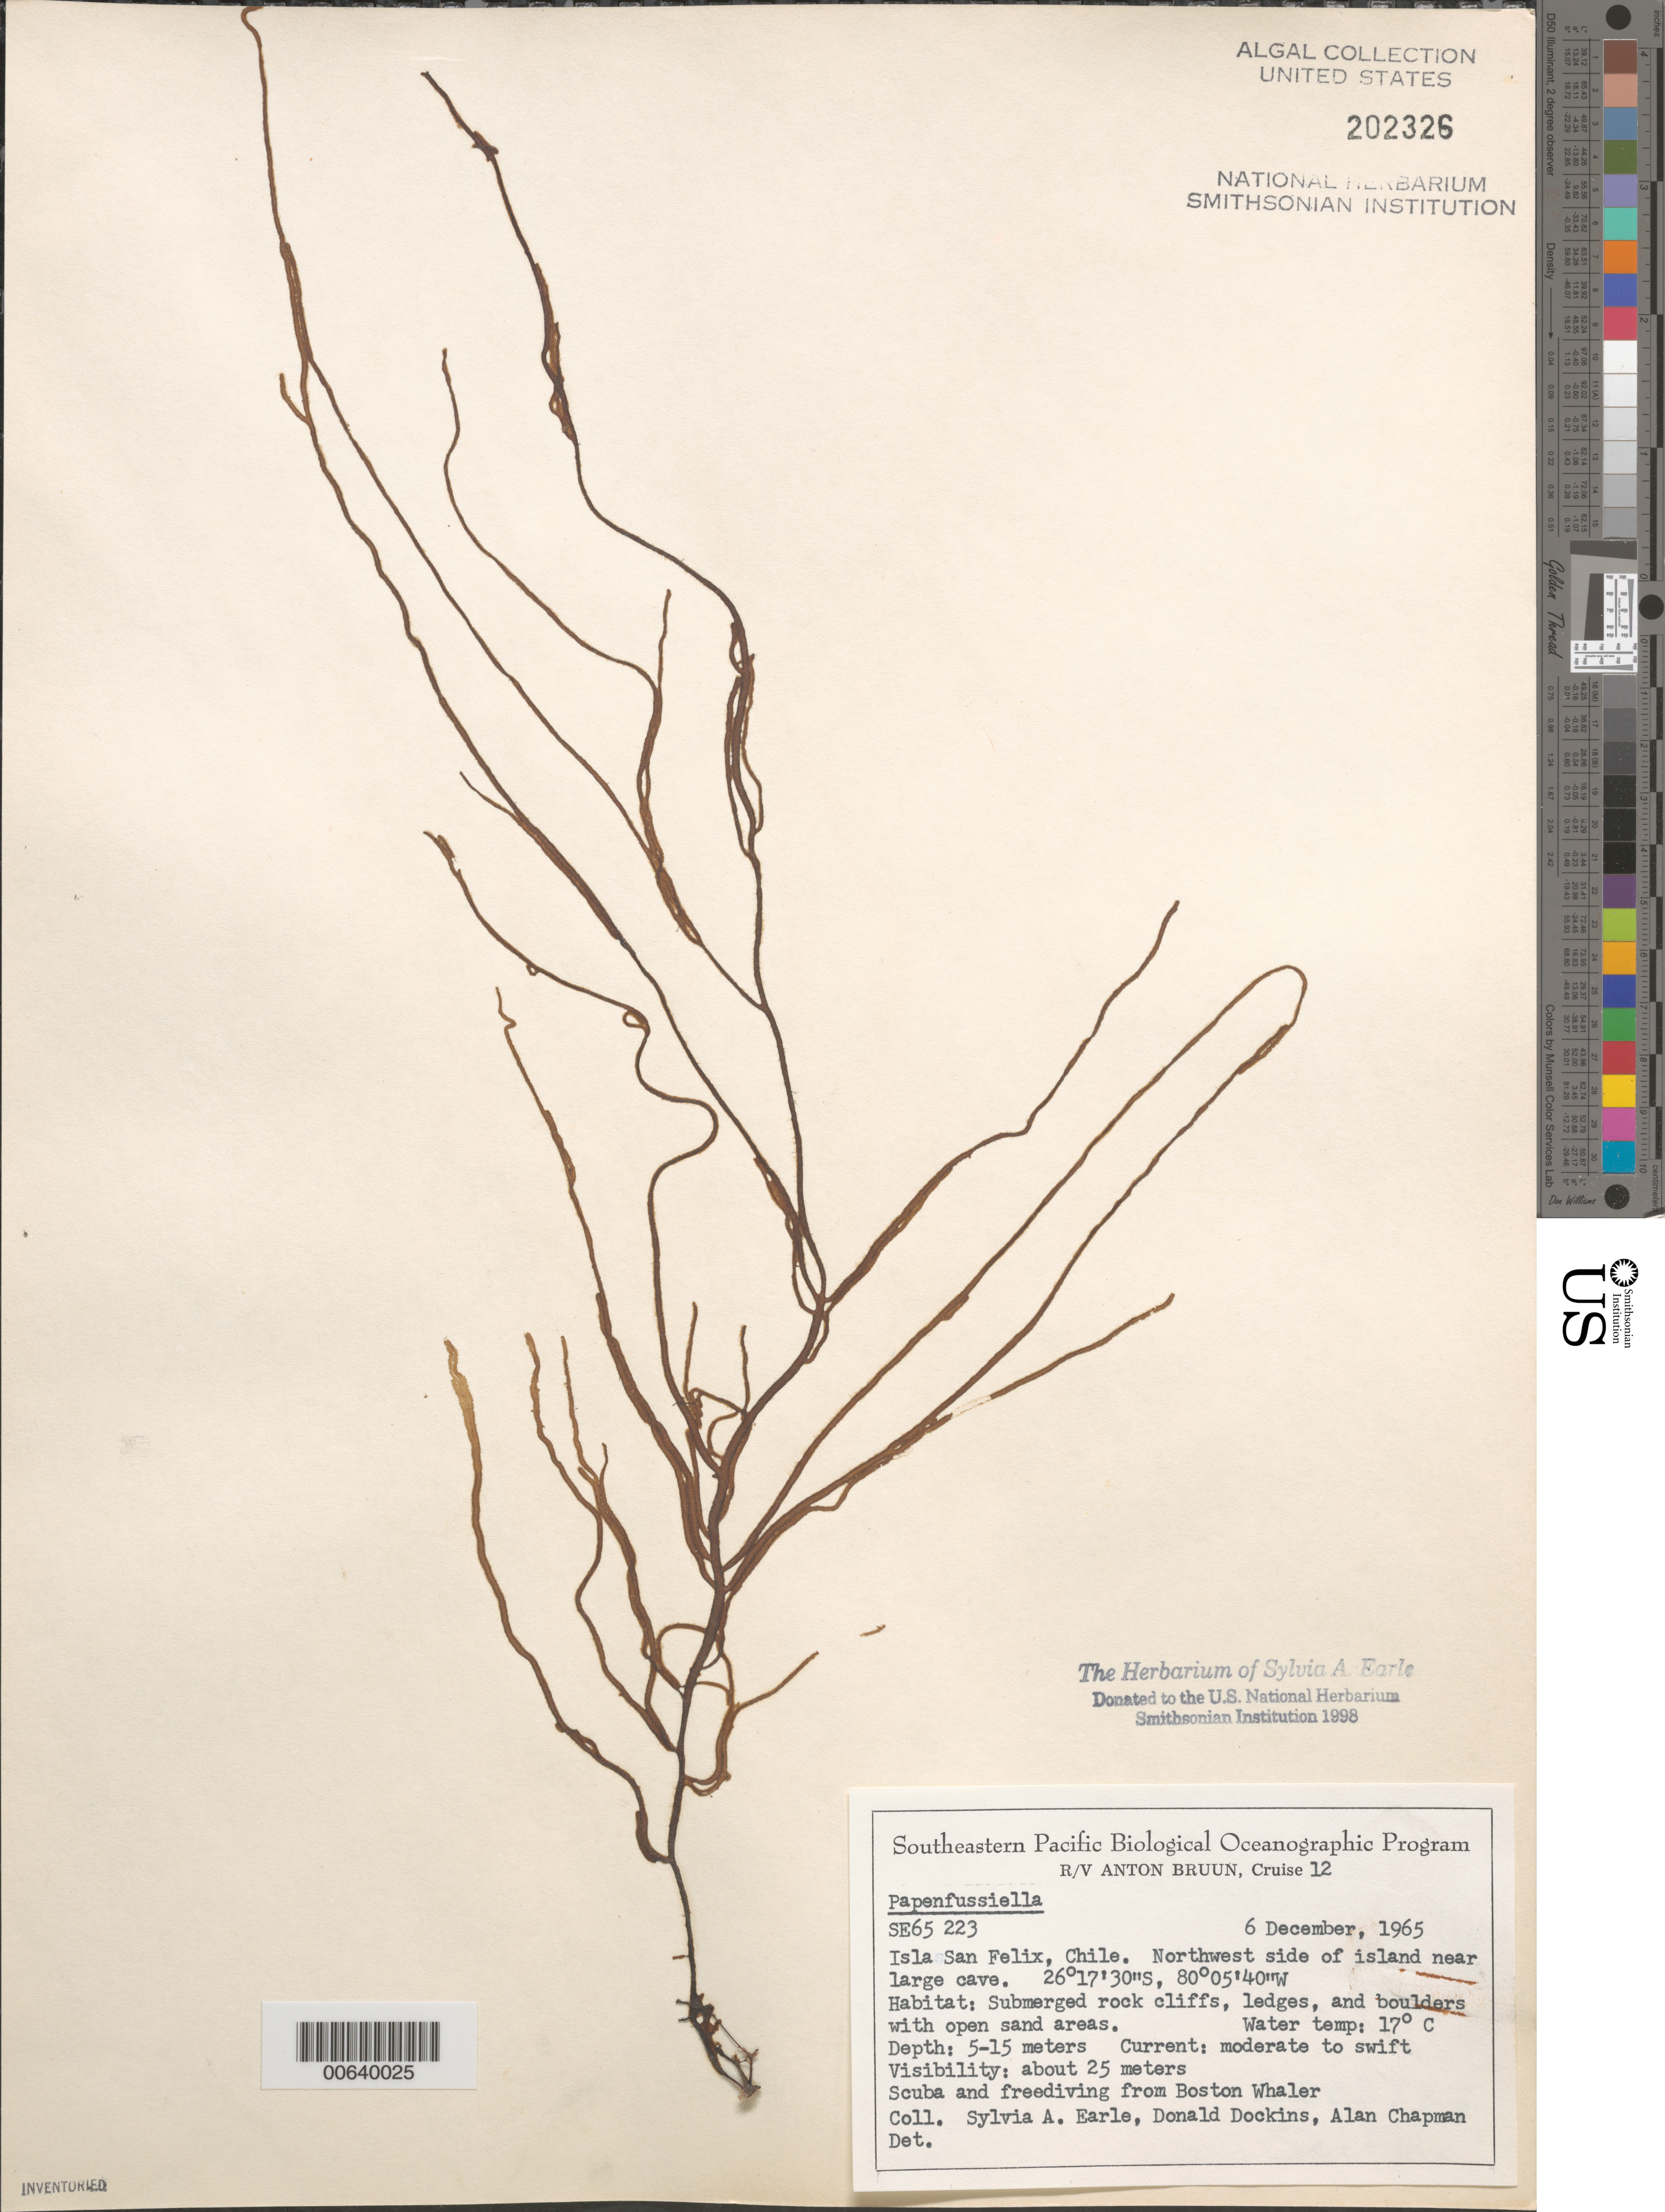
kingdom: Chromista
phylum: Ochrophyta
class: Phaeophyceae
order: Ectocarpales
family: Chordariaceae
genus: Papenfussiella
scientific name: Papenfussiella sp.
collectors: S. A. Earle, D. Dockins & A. Chapman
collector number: SE 65223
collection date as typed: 06 Dec 1965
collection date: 1965-12-06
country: Chile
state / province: Atacama (III)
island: Isla San Felix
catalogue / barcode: US 202326